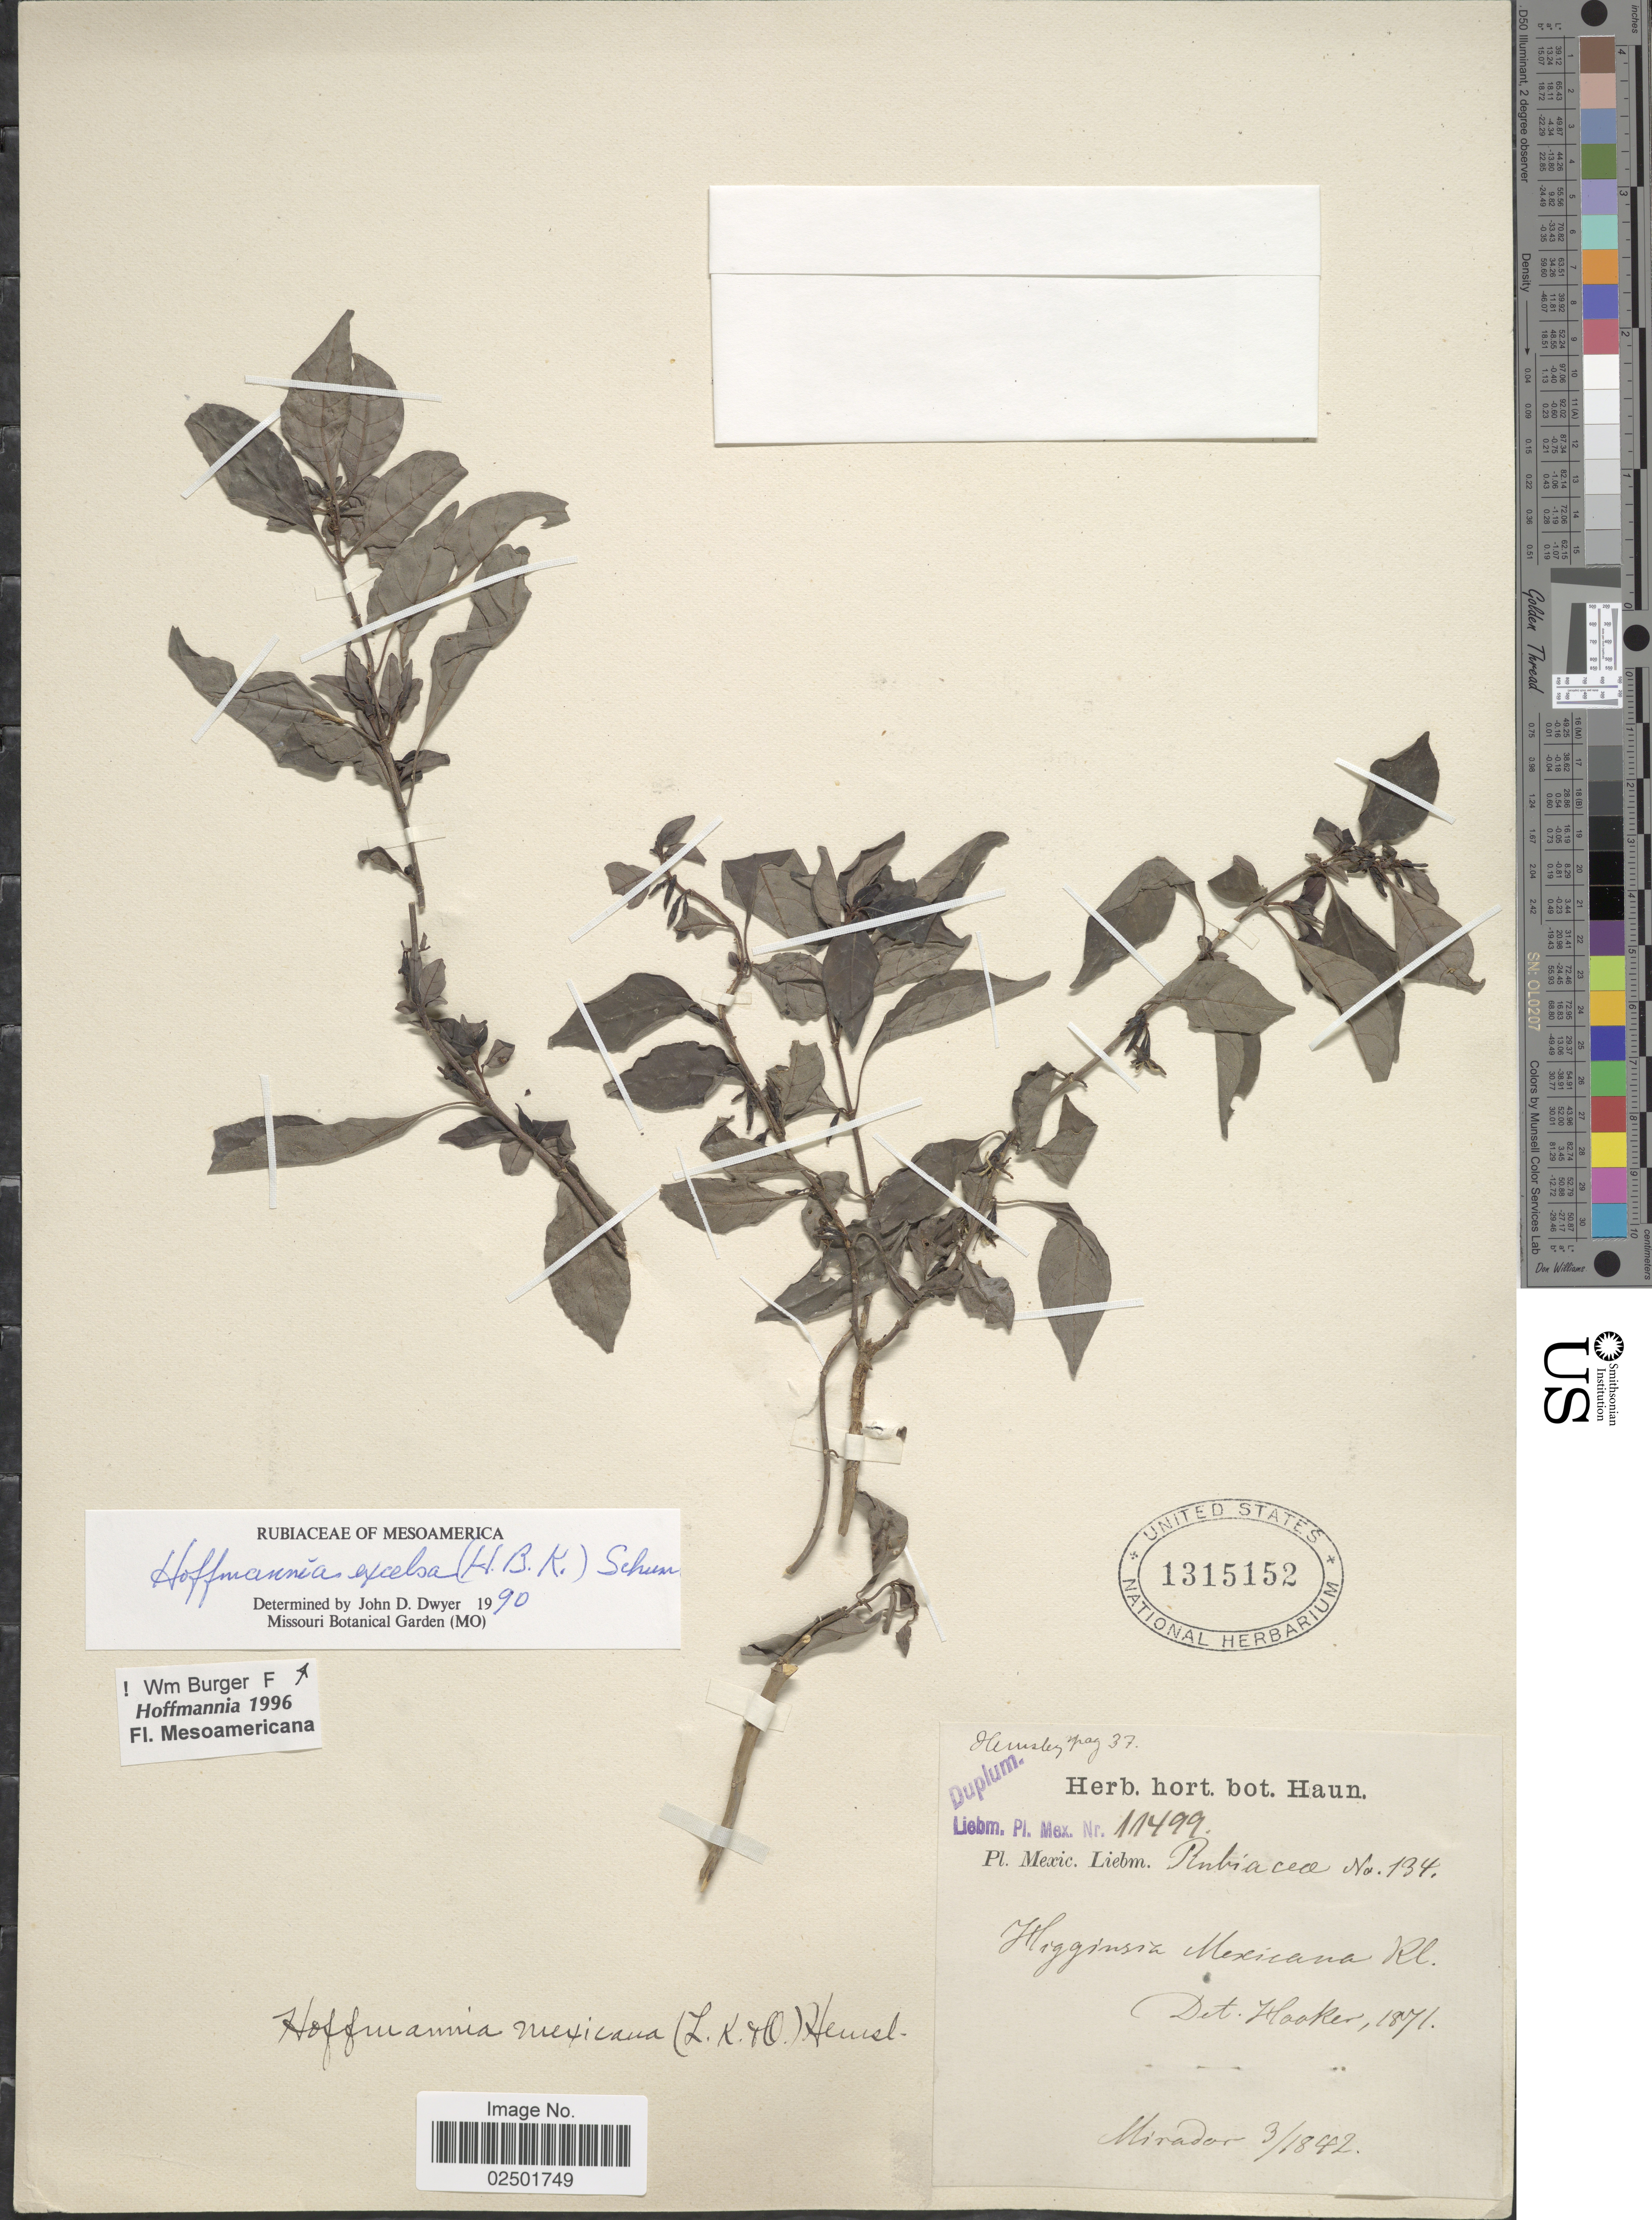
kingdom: Plantae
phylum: Tracheophyta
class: Magnoliopsida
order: Gentianales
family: Rubiaceae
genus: Hoffmannia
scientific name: Hoffmannia excelsa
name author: (Kunth) K. Schum.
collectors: Liebmann, --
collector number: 11499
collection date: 1842-03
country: Mexico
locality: Mirador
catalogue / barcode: US 1315152